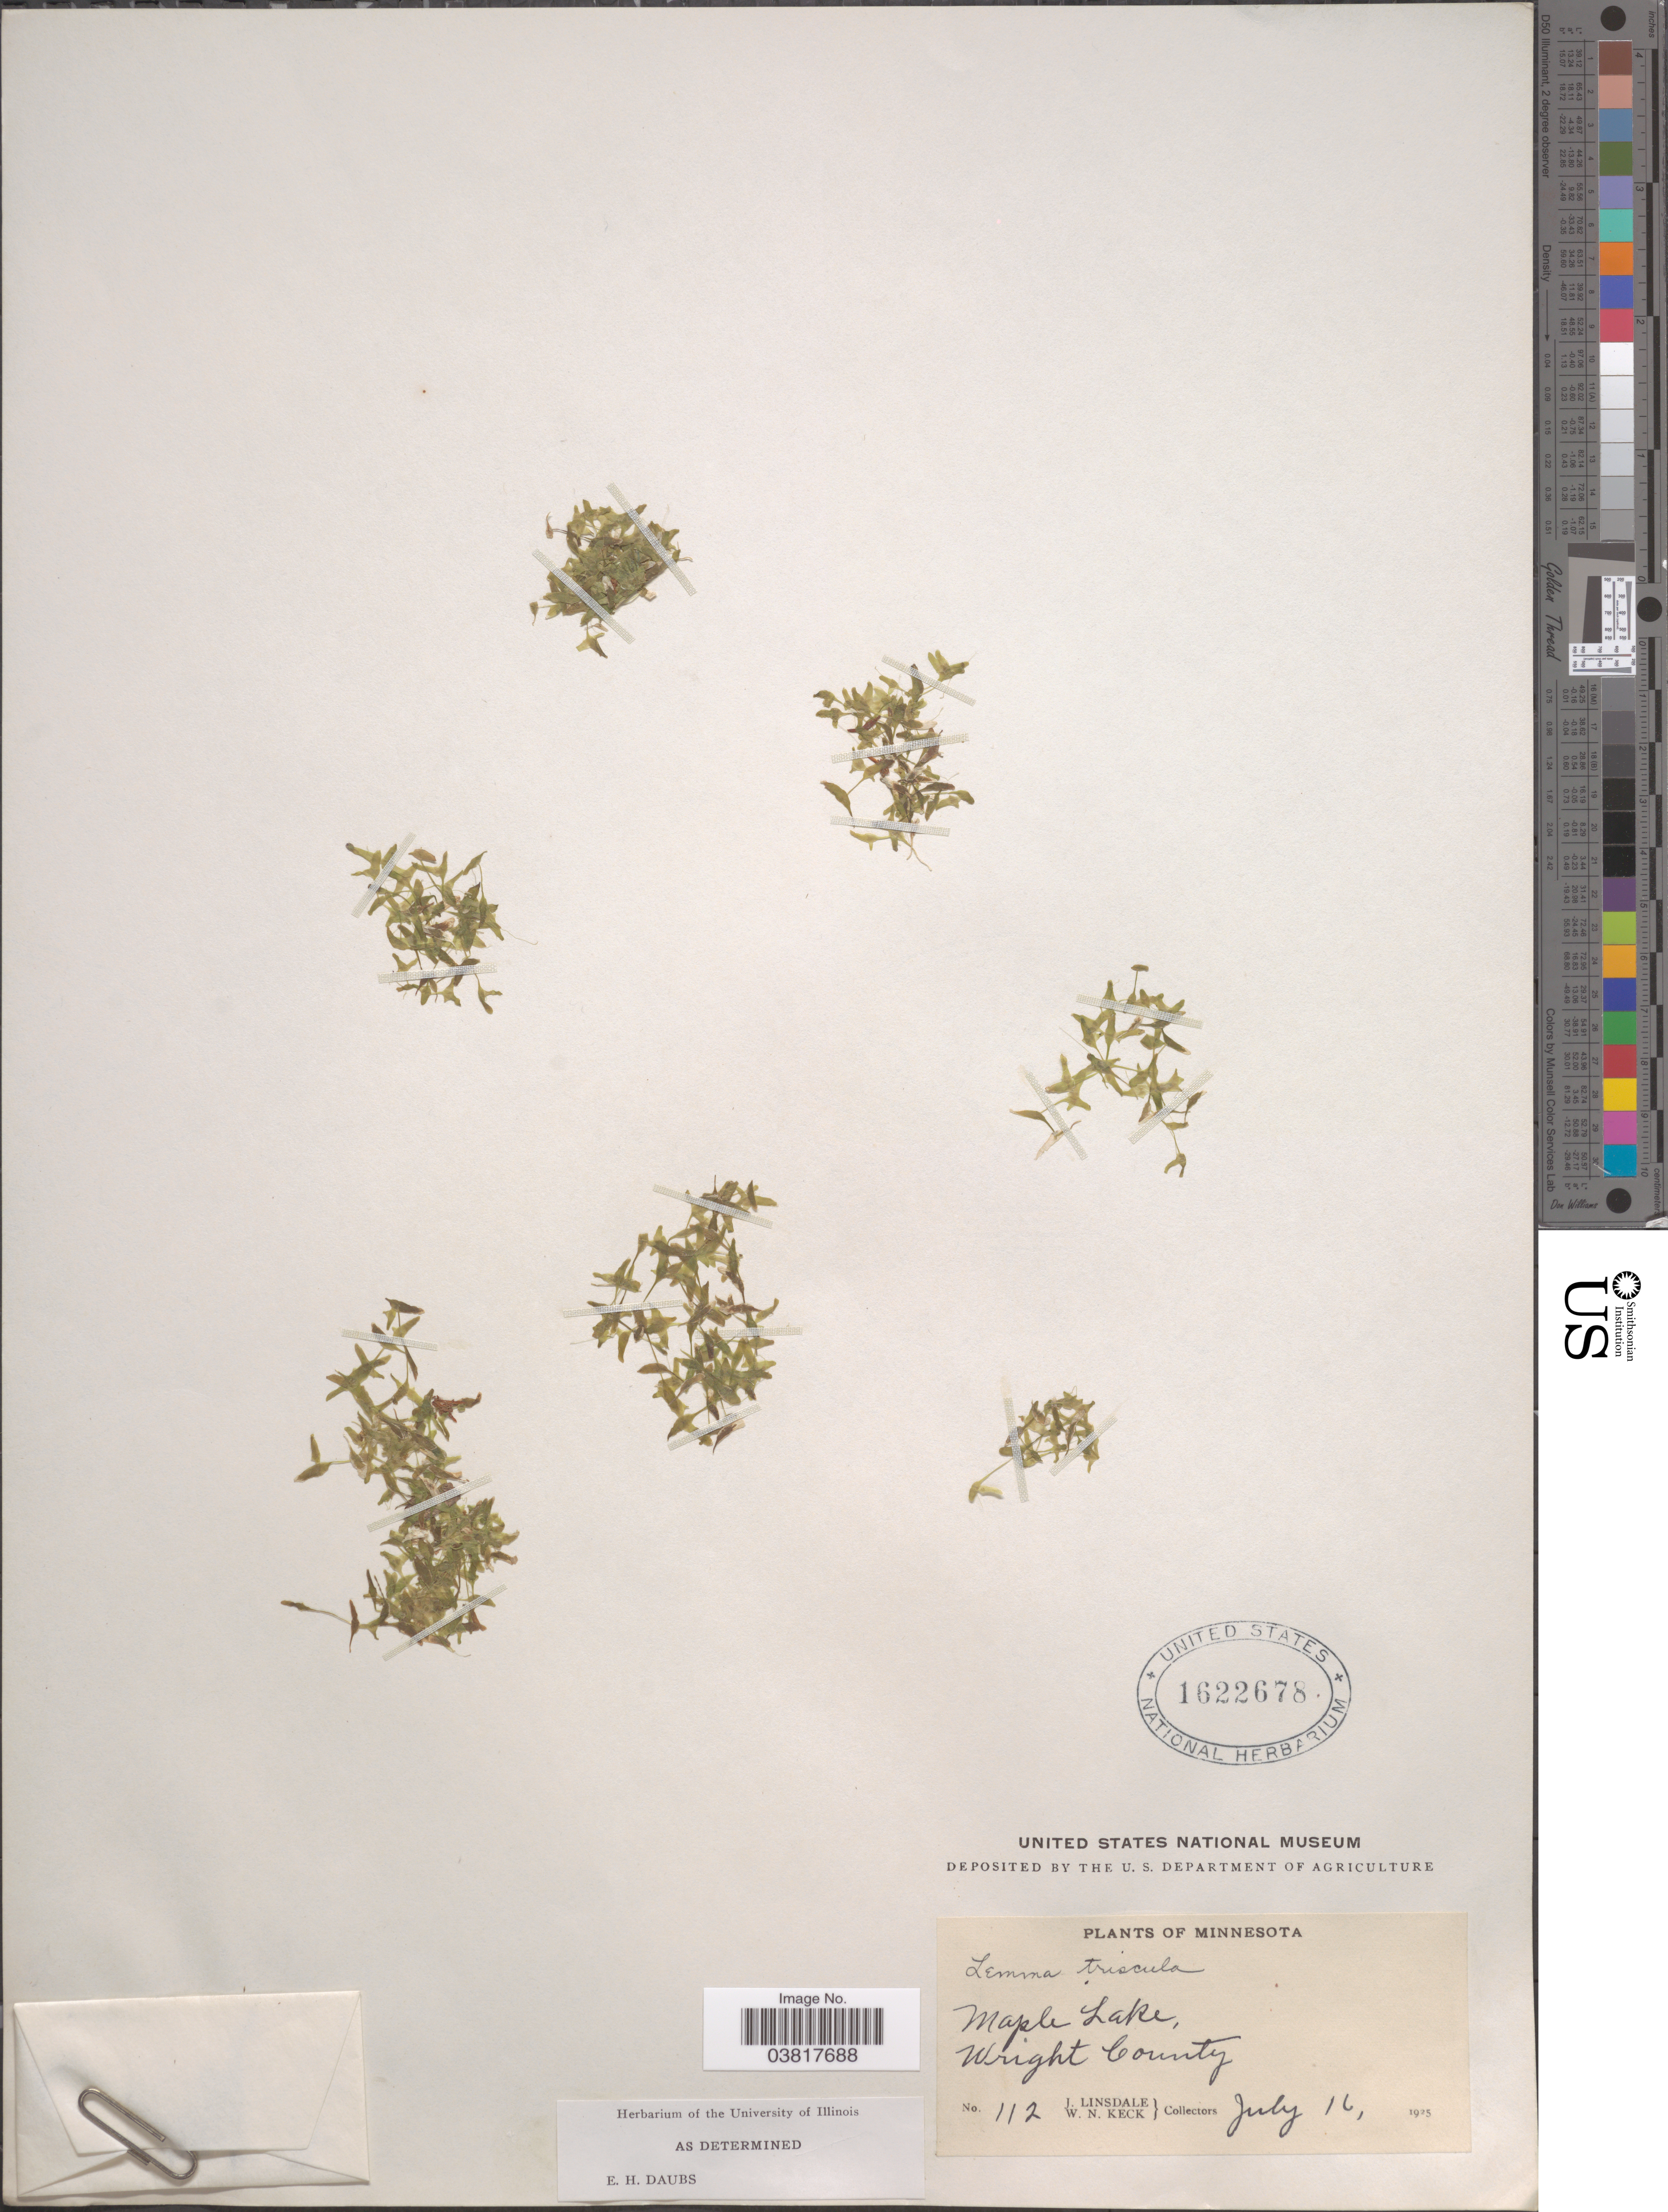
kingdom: Plantae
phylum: Tracheophyta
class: Liliopsida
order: Alismatales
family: Araceae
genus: Lemna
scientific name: Lemna trisulca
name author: L.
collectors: J. Linsdale & W. Keck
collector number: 112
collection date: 1925-07-16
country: United States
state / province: Minnesota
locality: Maple Lake, Wright County.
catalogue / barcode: US 1622678